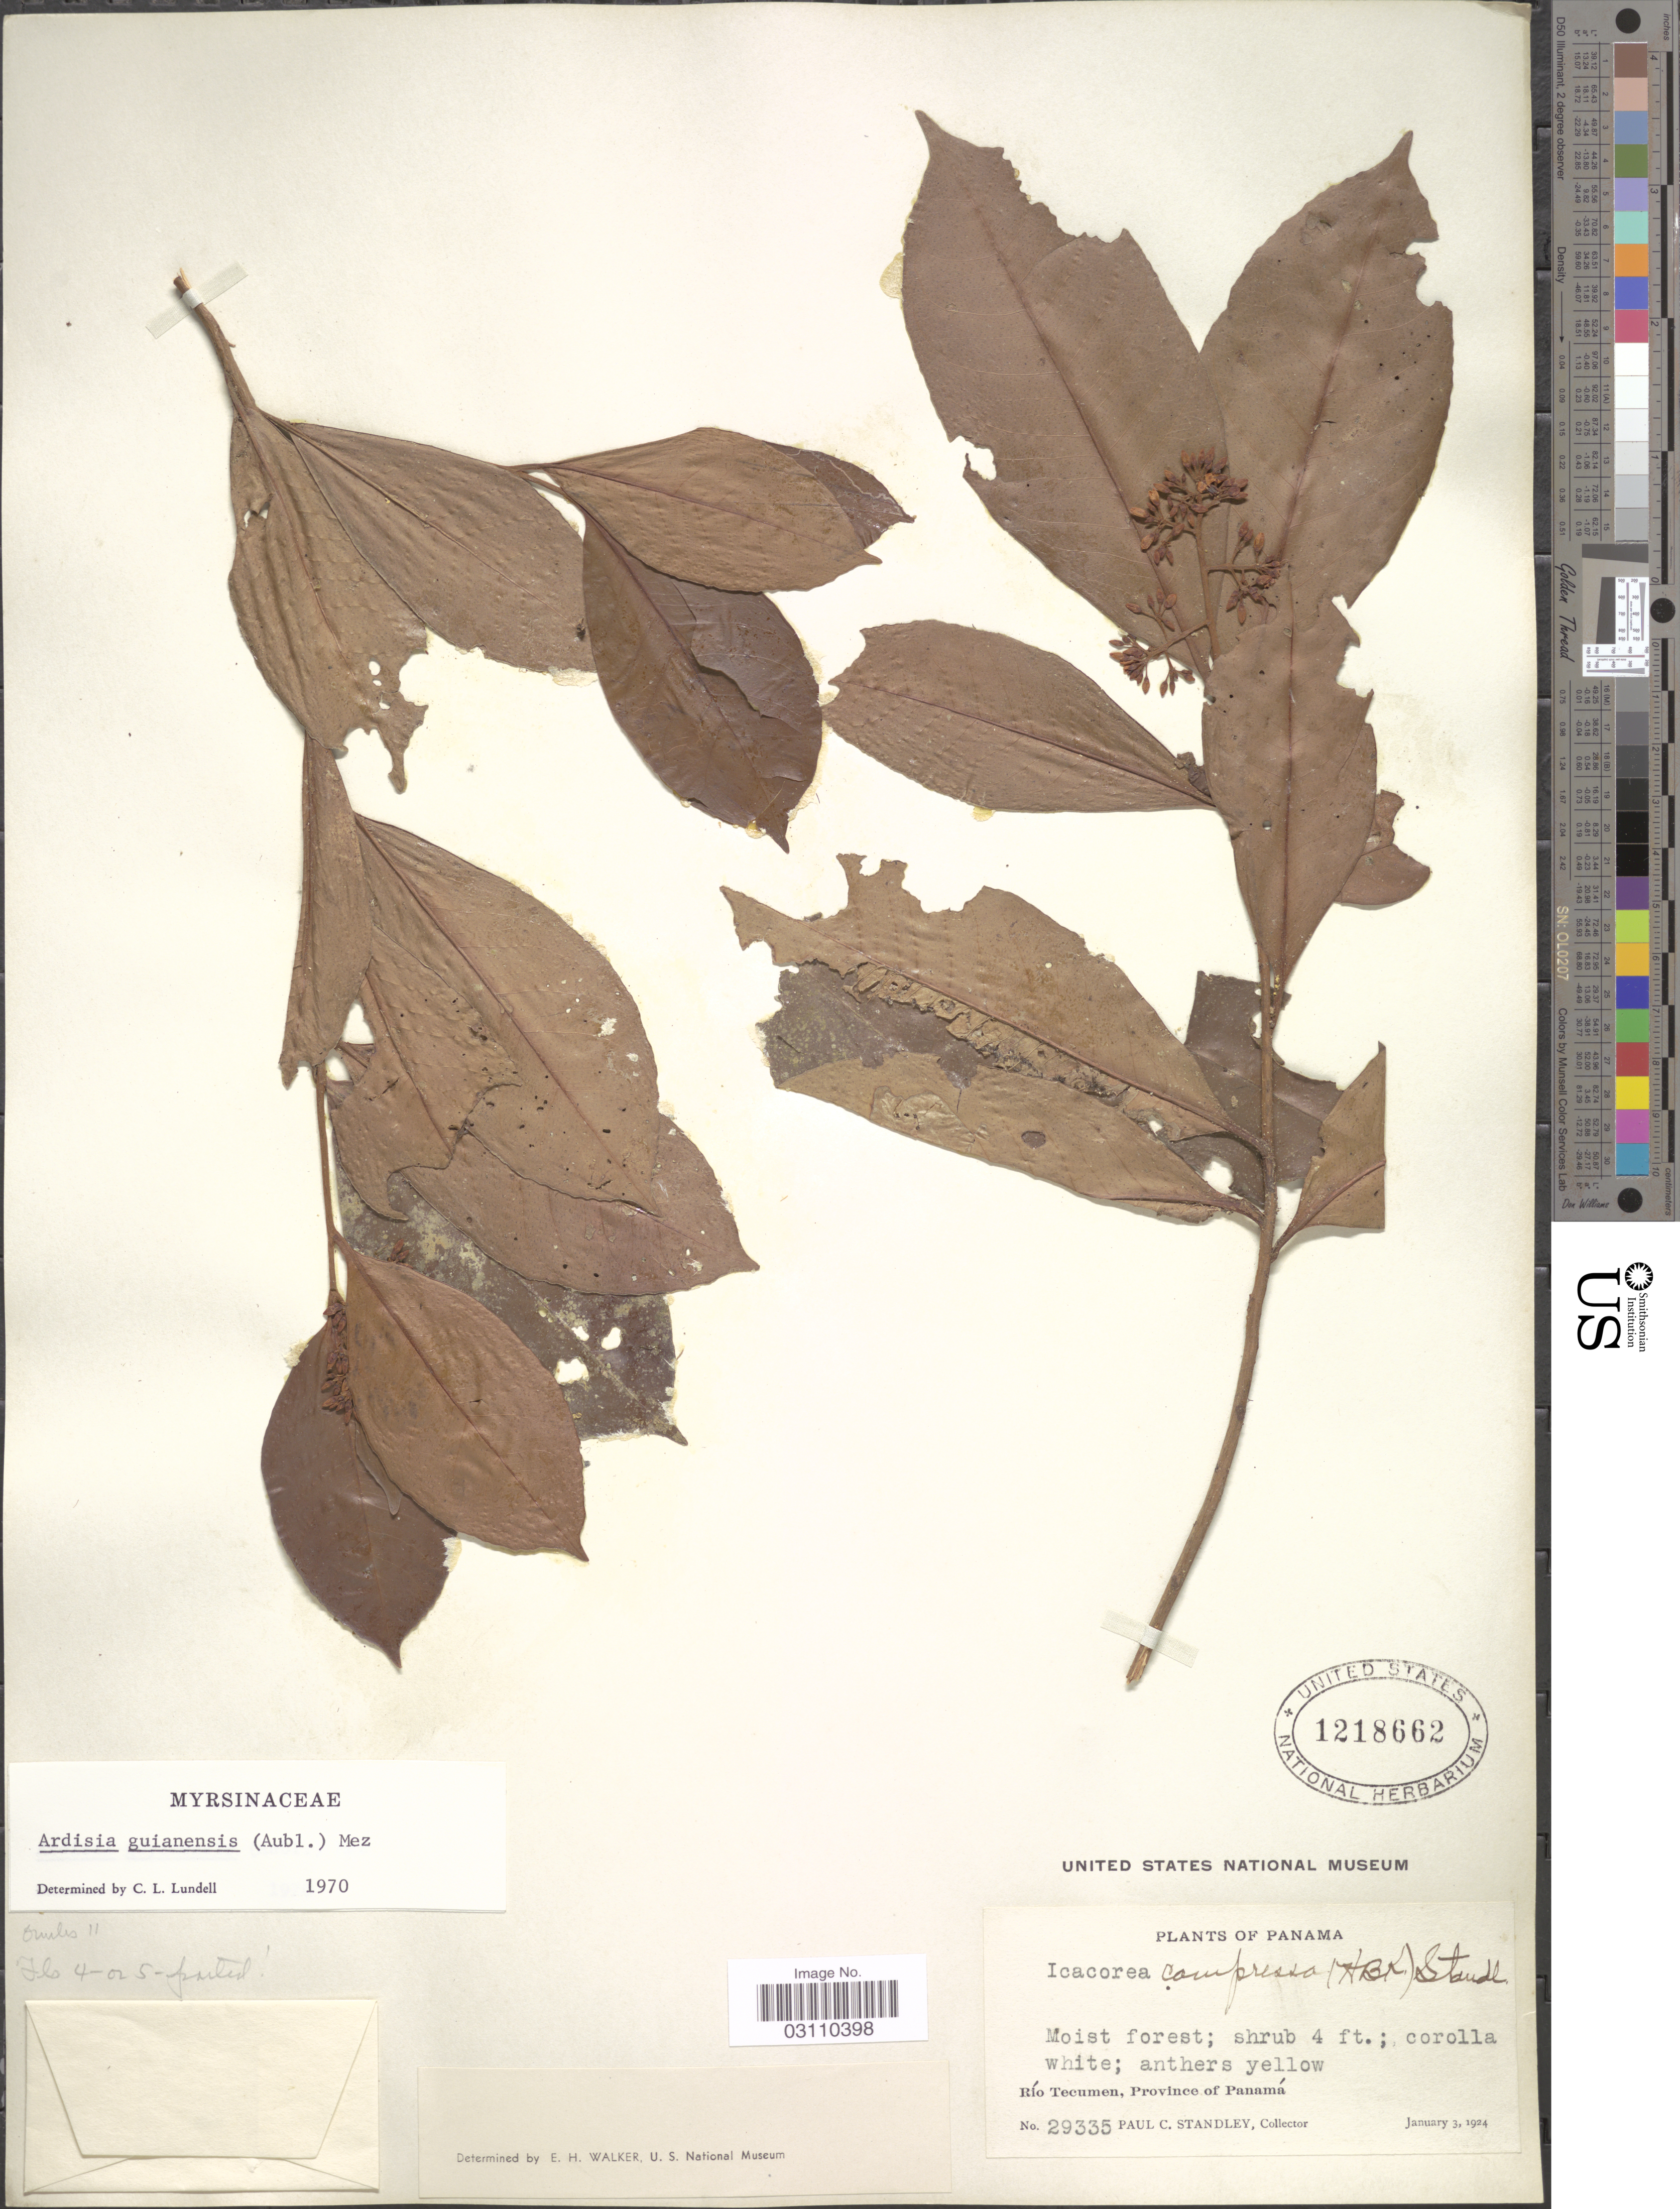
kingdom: Plantae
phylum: Tracheophyta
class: Magnoliopsida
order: Ericales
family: Primulaceae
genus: Ardisia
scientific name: Ardisia guianensis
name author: (Aubl.) Mez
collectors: P. C. Standley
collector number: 29335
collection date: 1924-01-03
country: Panama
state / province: Panamá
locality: Río Tecumen.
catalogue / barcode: US 1218662